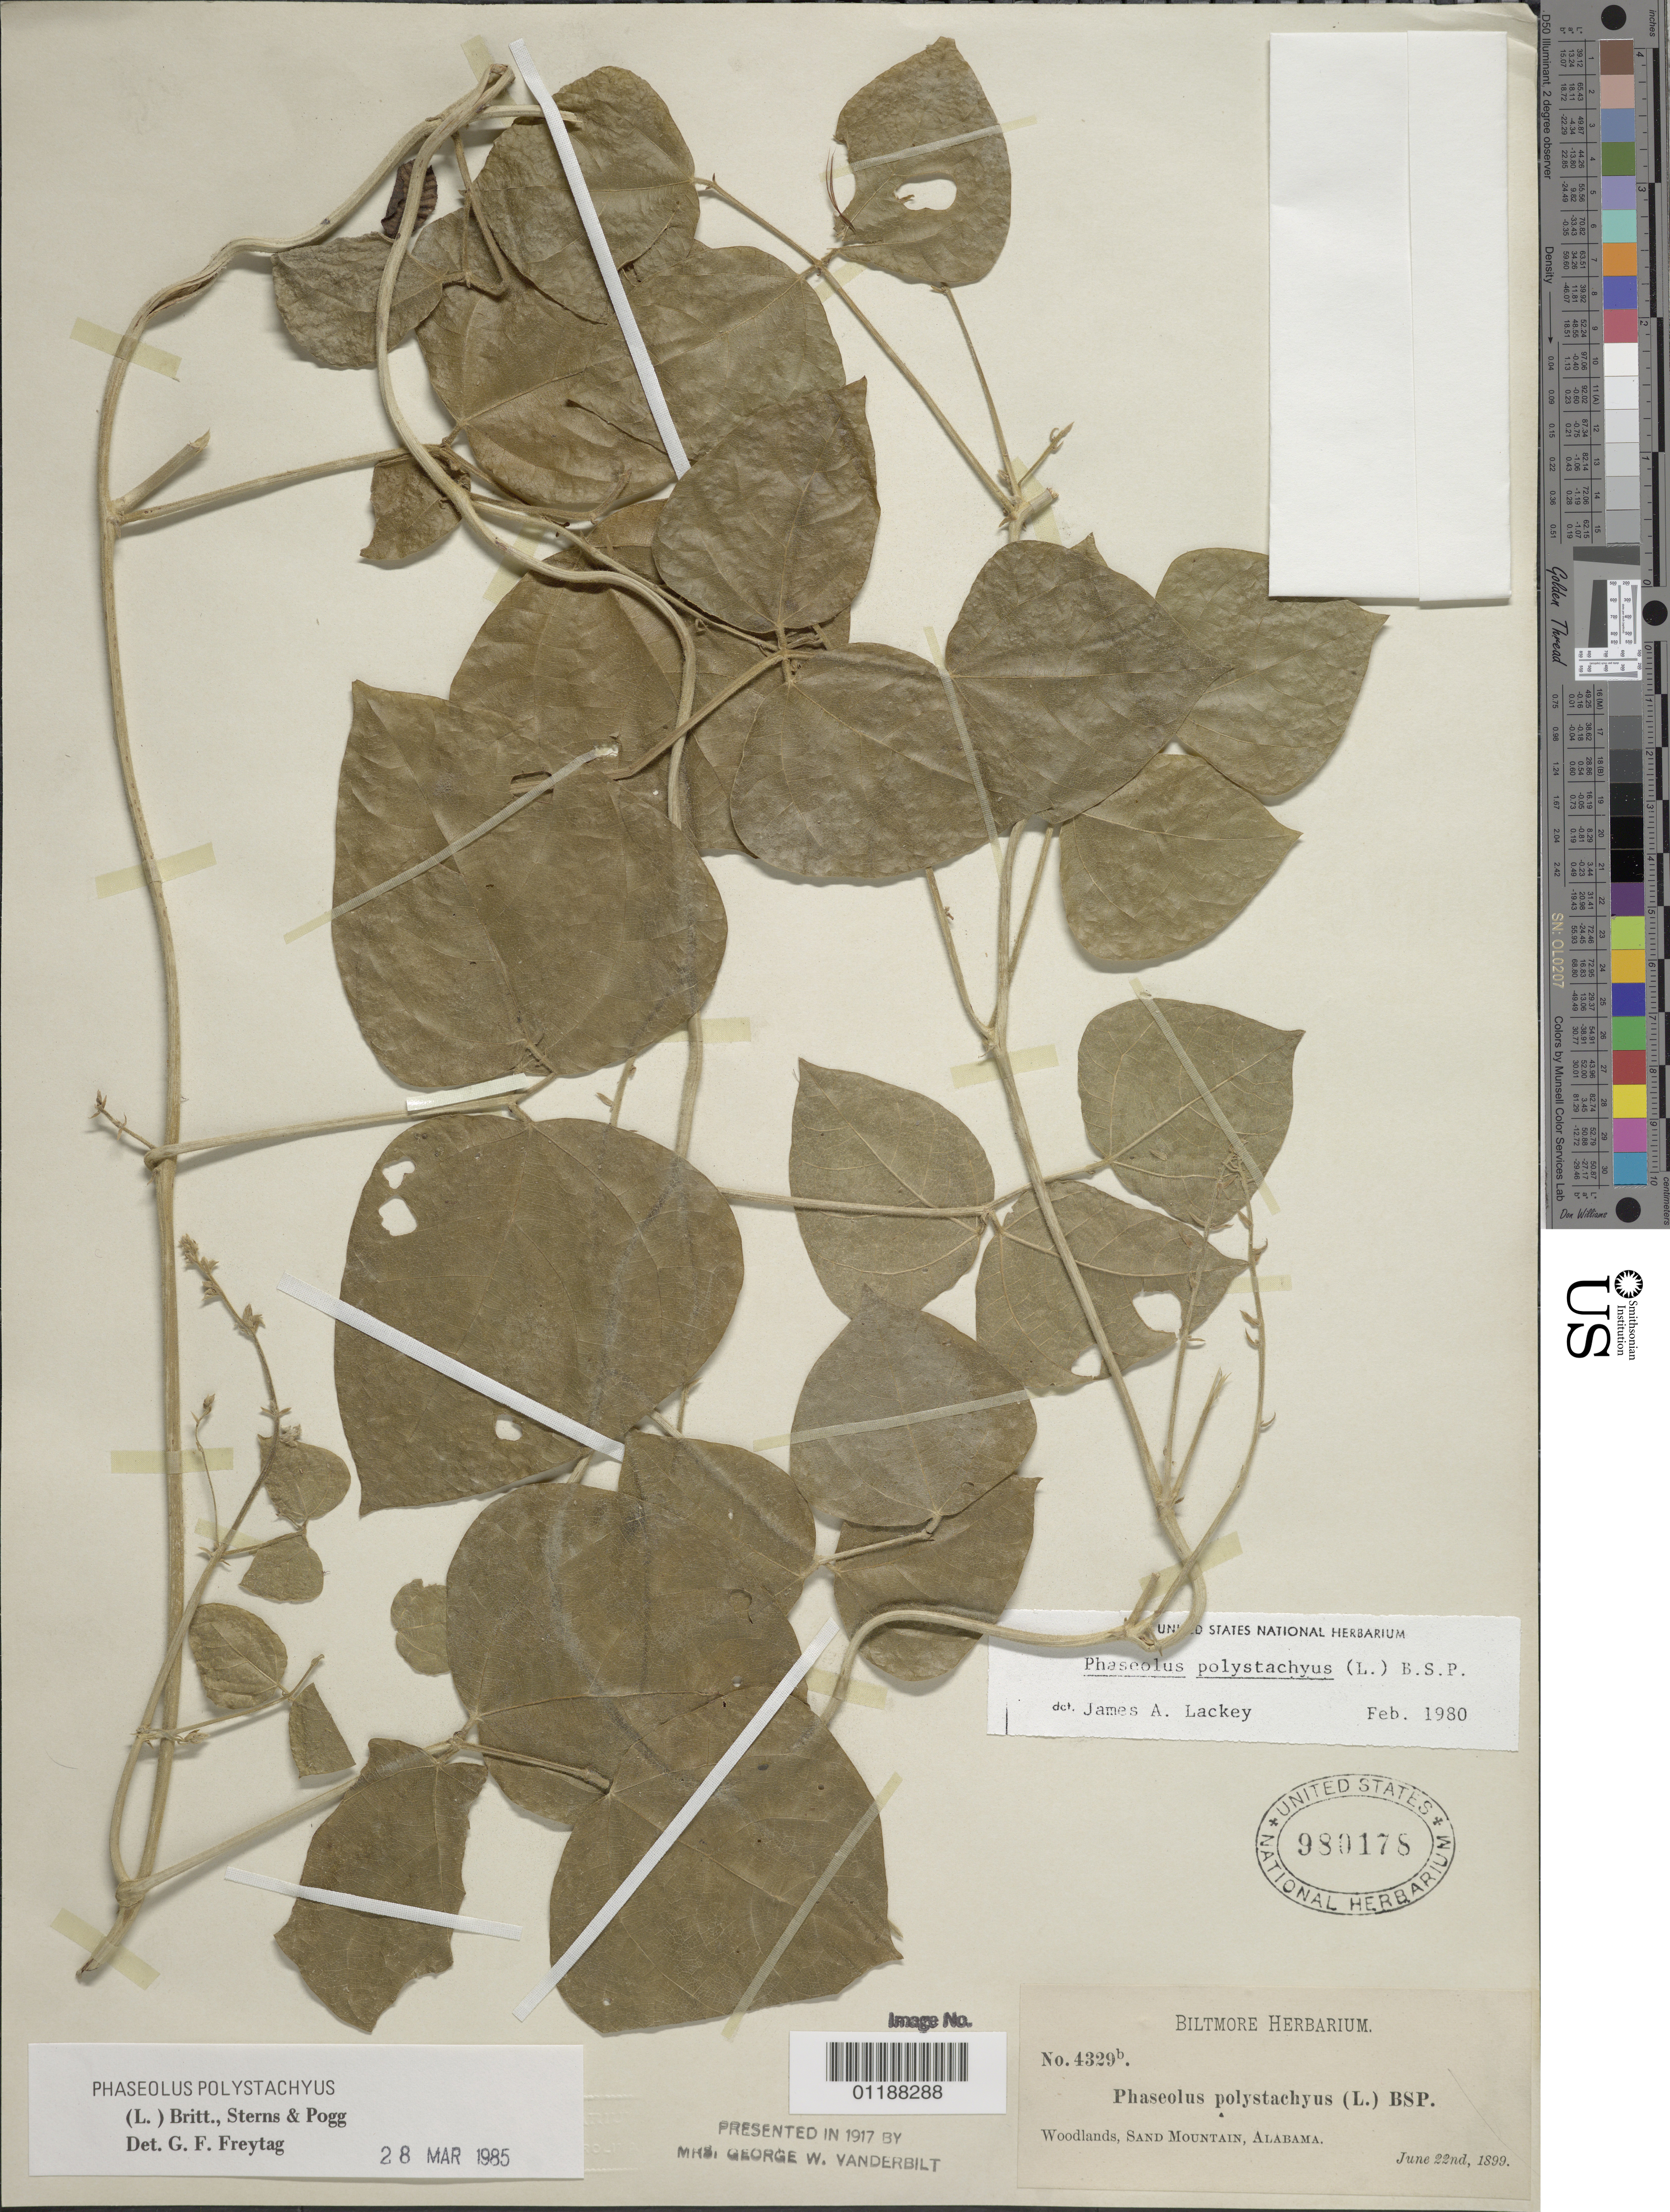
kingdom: Plantae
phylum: Tracheophyta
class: Magnoliopsida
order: Fabales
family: Fabaceae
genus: Phaseolus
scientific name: Phaseolus polystachios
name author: (L.) Britton, Stearns & Poggenb.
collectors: ex herb. Biltmore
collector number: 4329b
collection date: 1899-06-22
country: United States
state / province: Alabama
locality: Woodland, Sand Mountain.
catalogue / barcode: US 980178